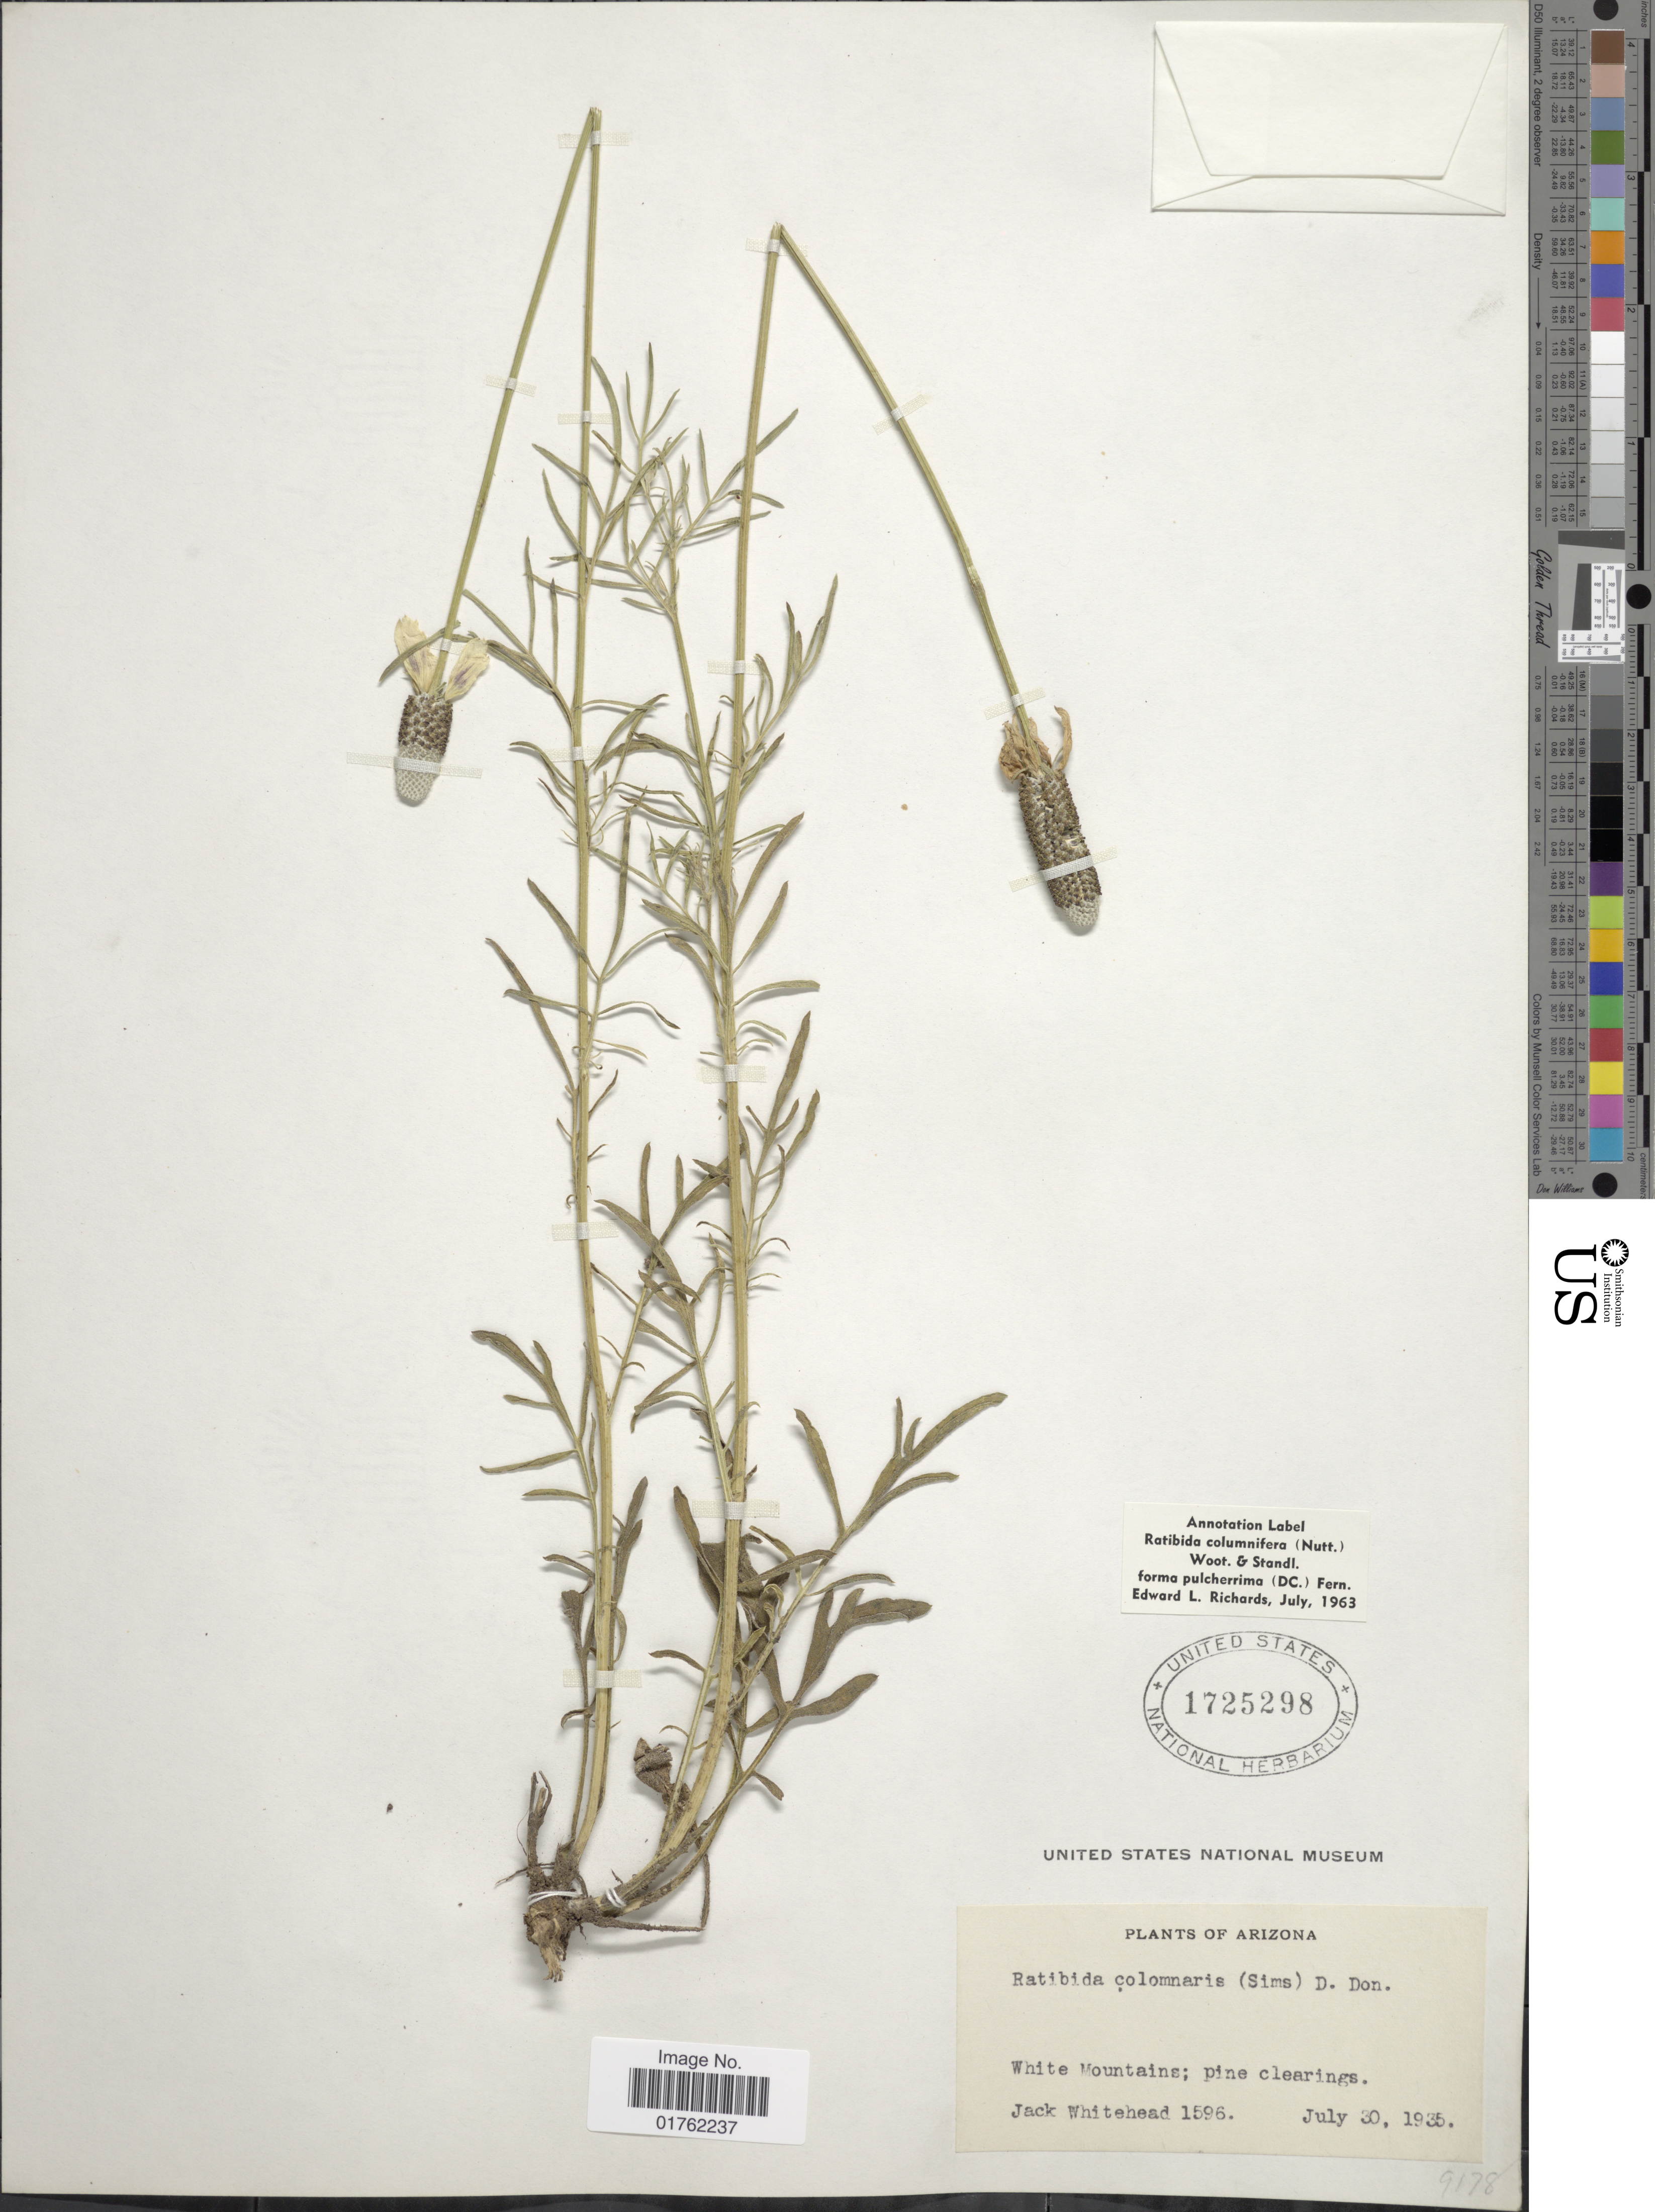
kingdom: Plantae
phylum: Tracheophyta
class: Magnoliopsida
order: Asterales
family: Asteraceae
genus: Ratibida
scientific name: Ratibida columnaris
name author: (Pursh) D. Don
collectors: J. Whitehead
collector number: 1596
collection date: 1935-07-30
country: United States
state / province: Arizona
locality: White Mountains; pine clearrings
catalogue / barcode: US 1725298